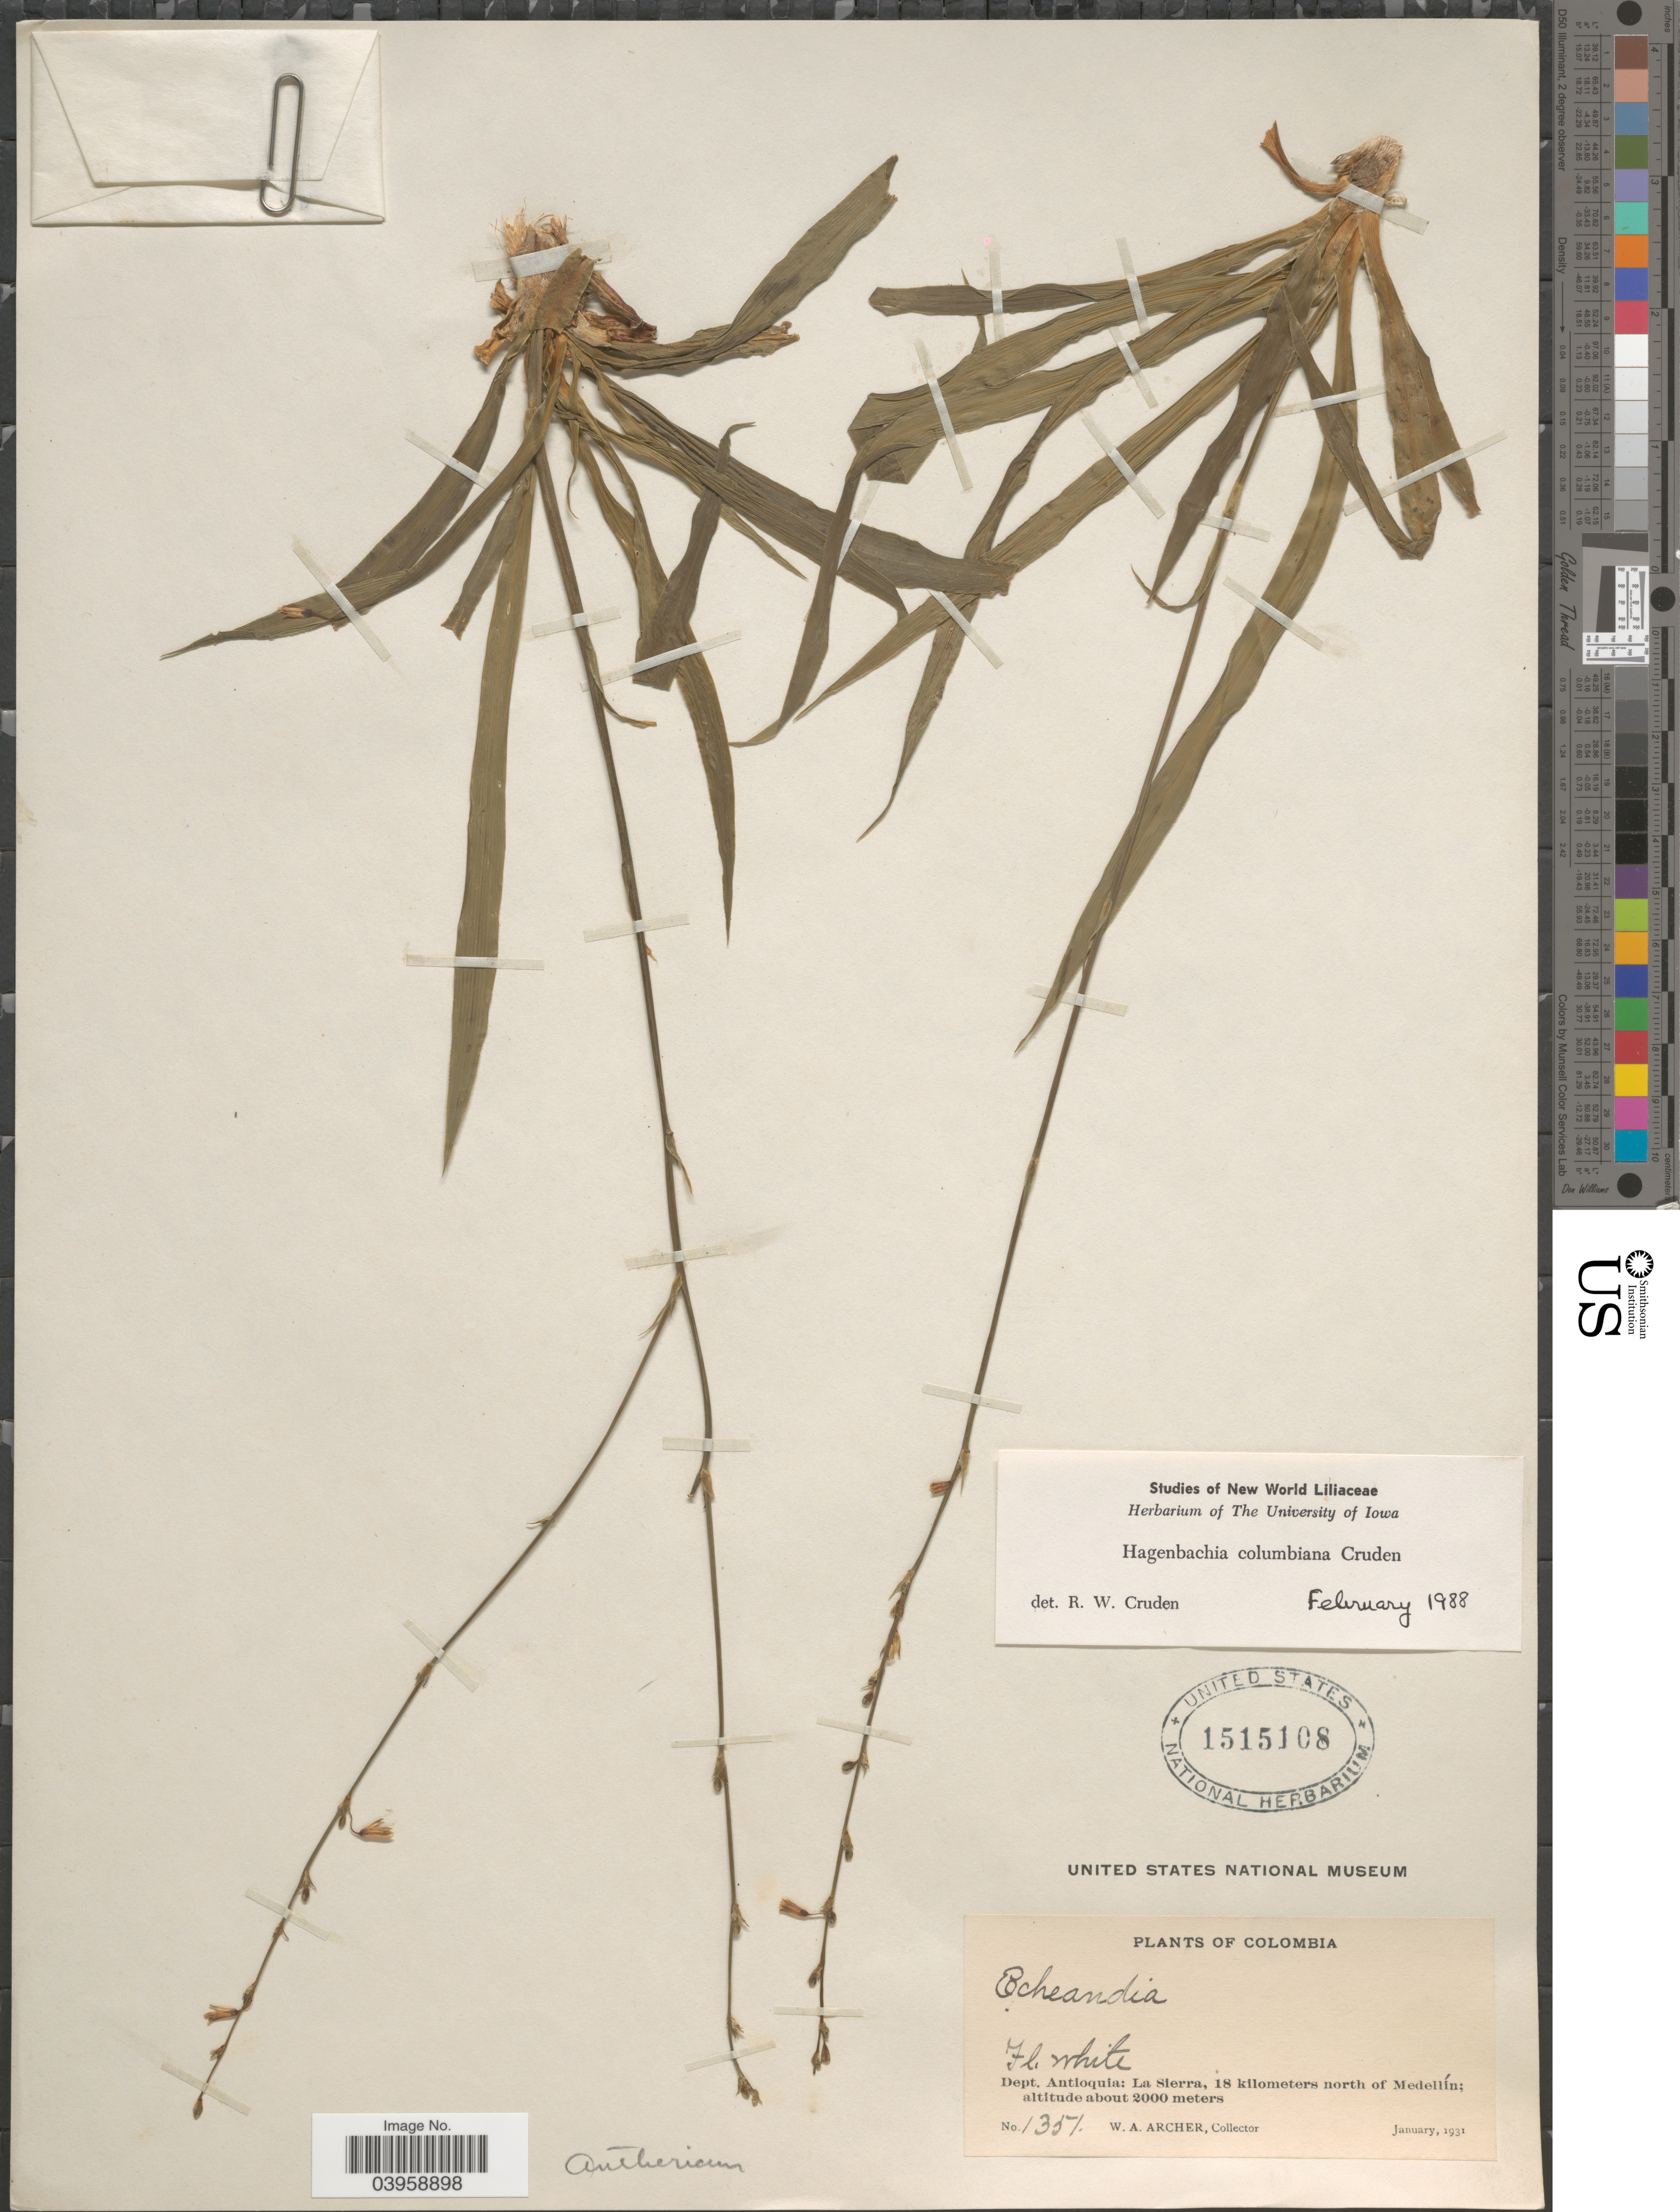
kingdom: Plantae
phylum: Tracheophyta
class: Liliopsida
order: Asparagales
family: Asparagaceae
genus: Hagenbachia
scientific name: Hagenbachia columbiana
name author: Cruden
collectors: W. Archer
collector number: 1351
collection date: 1931-01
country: Colombia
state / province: Antioquia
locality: Dept. Antioquia: La Sierra, 18 kilometers north of Medellín.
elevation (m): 2000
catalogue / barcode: US 1515108